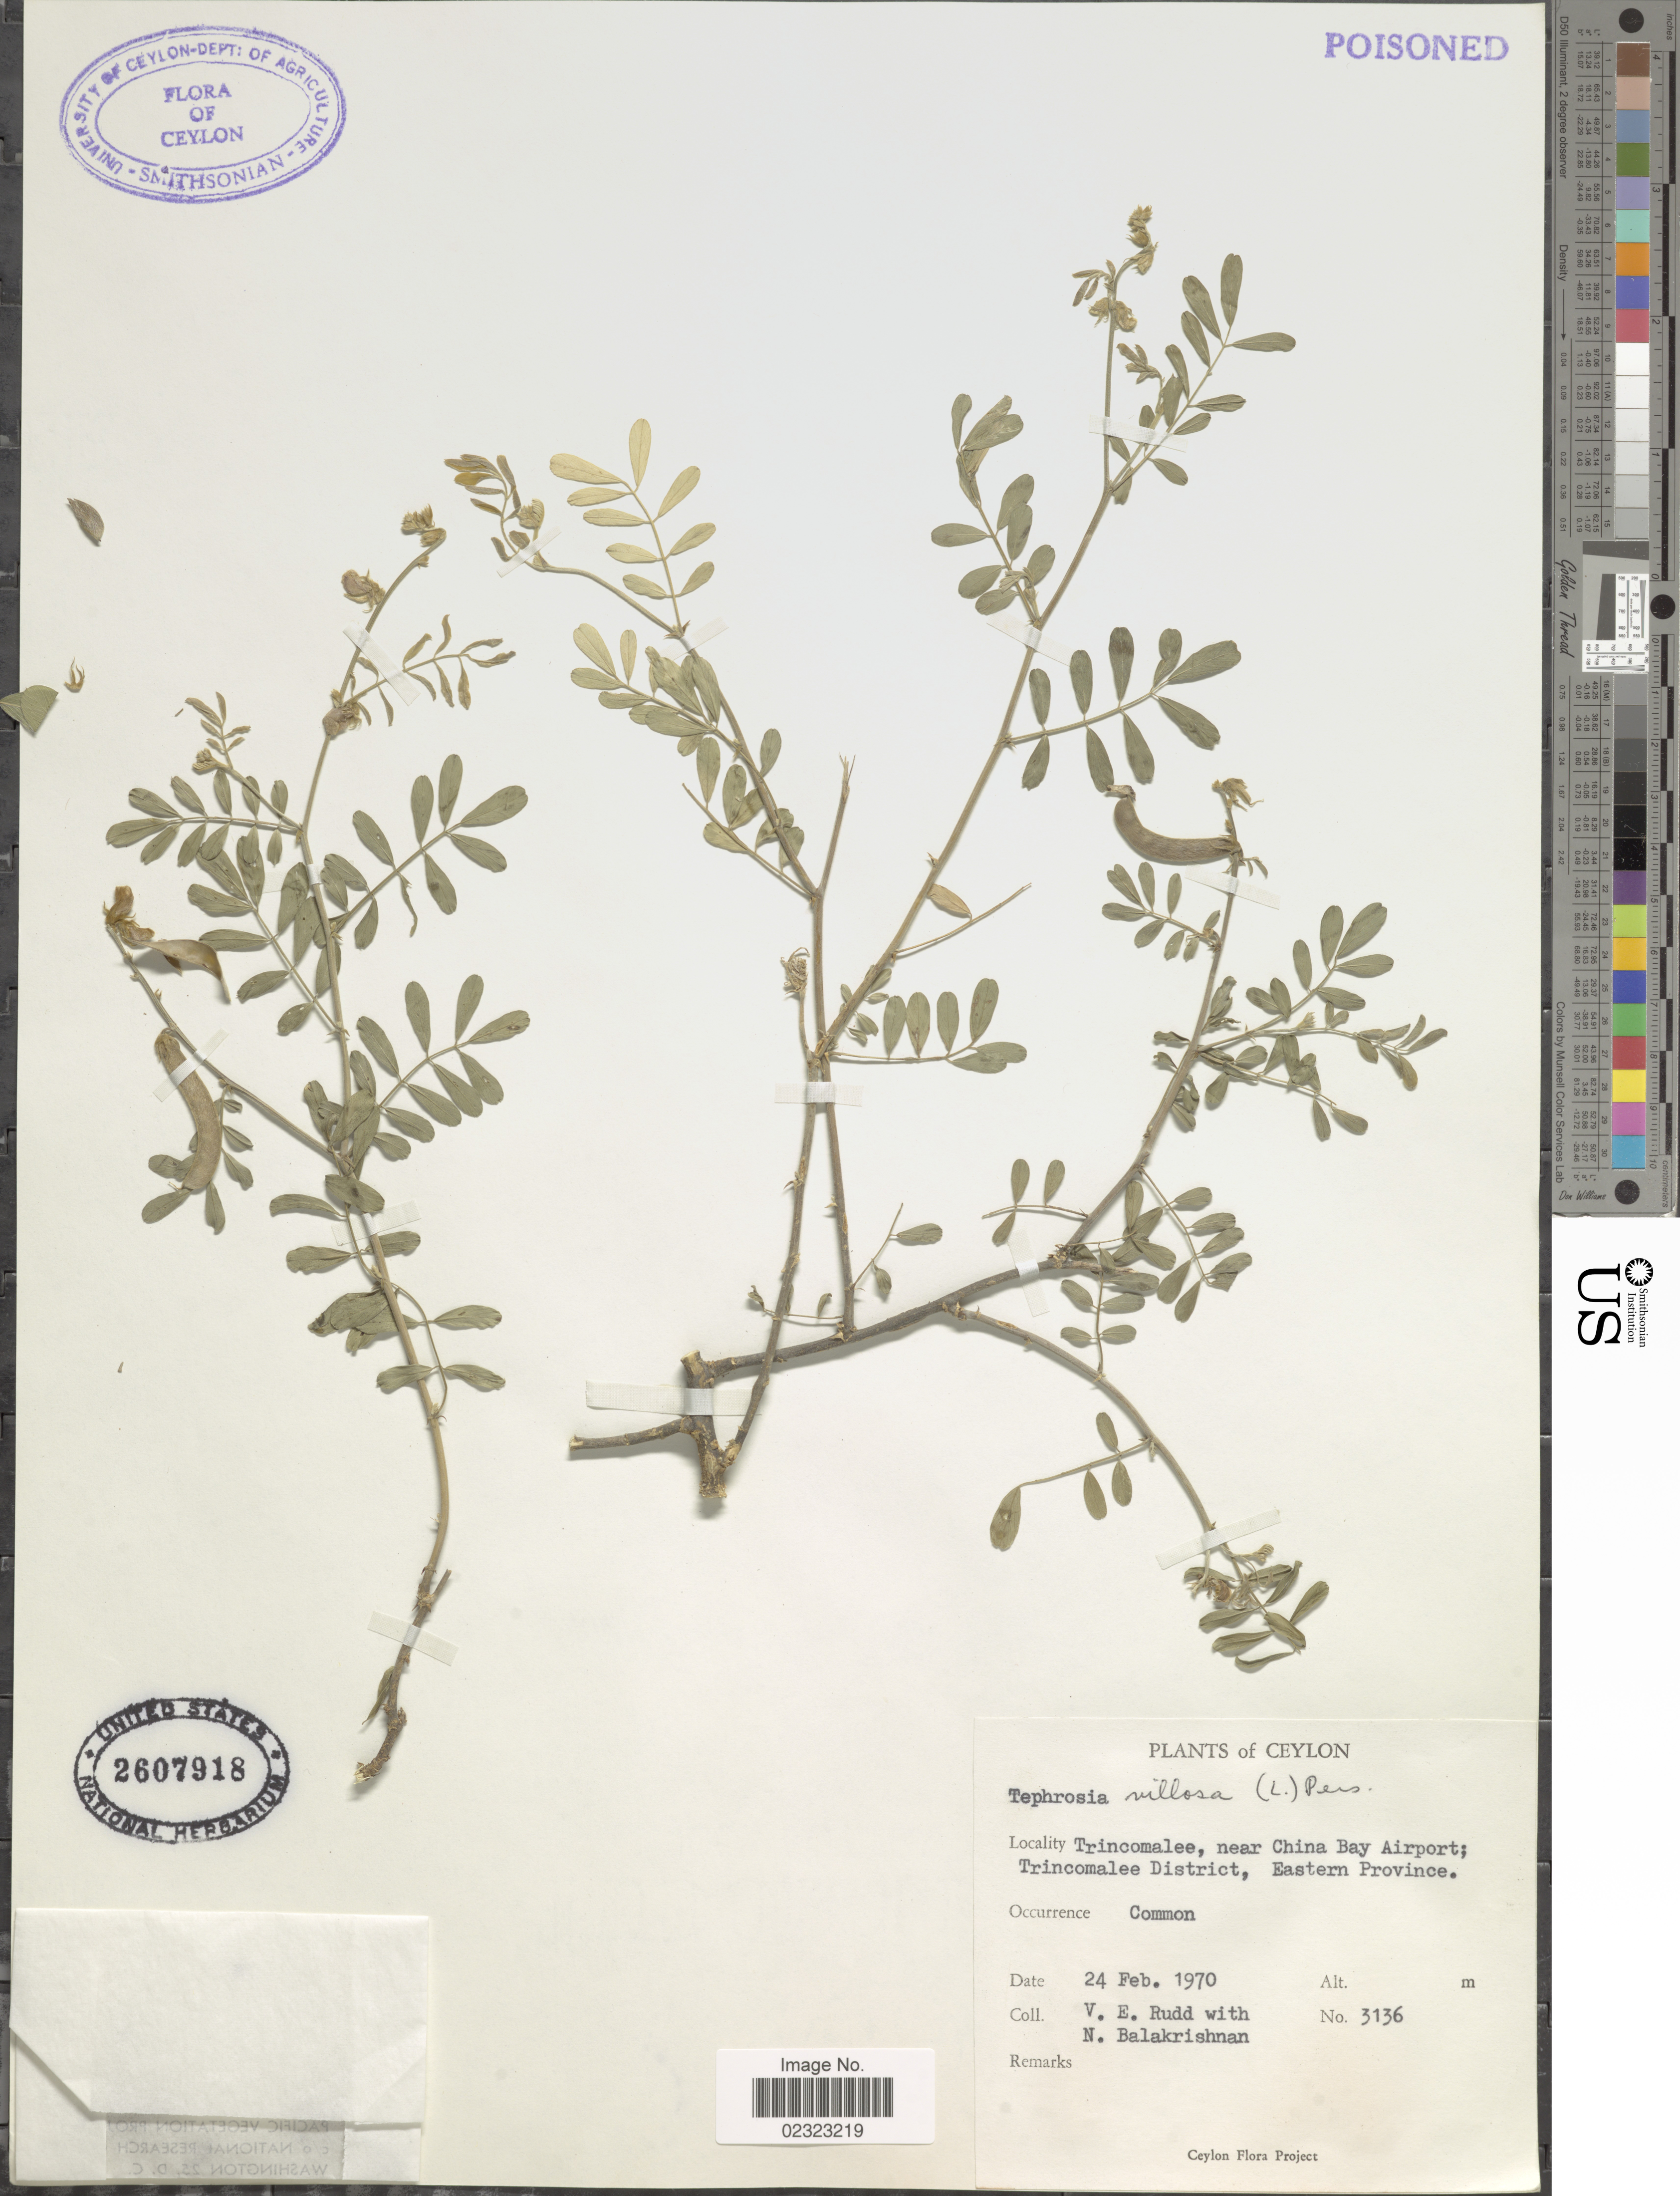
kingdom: Plantae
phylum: Tracheophyta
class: Magnoliopsida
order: Fabales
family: Fabaceae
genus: Tephrosia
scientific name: Tephrosia villosa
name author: Pers.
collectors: V. E. Rudd & N. Balakrishnan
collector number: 3136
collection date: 1970-02-24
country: Sri Lanka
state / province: Eastern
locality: Ceylon, Trincomalee, near China Bey Airport; Trincomalee District.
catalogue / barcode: US 2607918